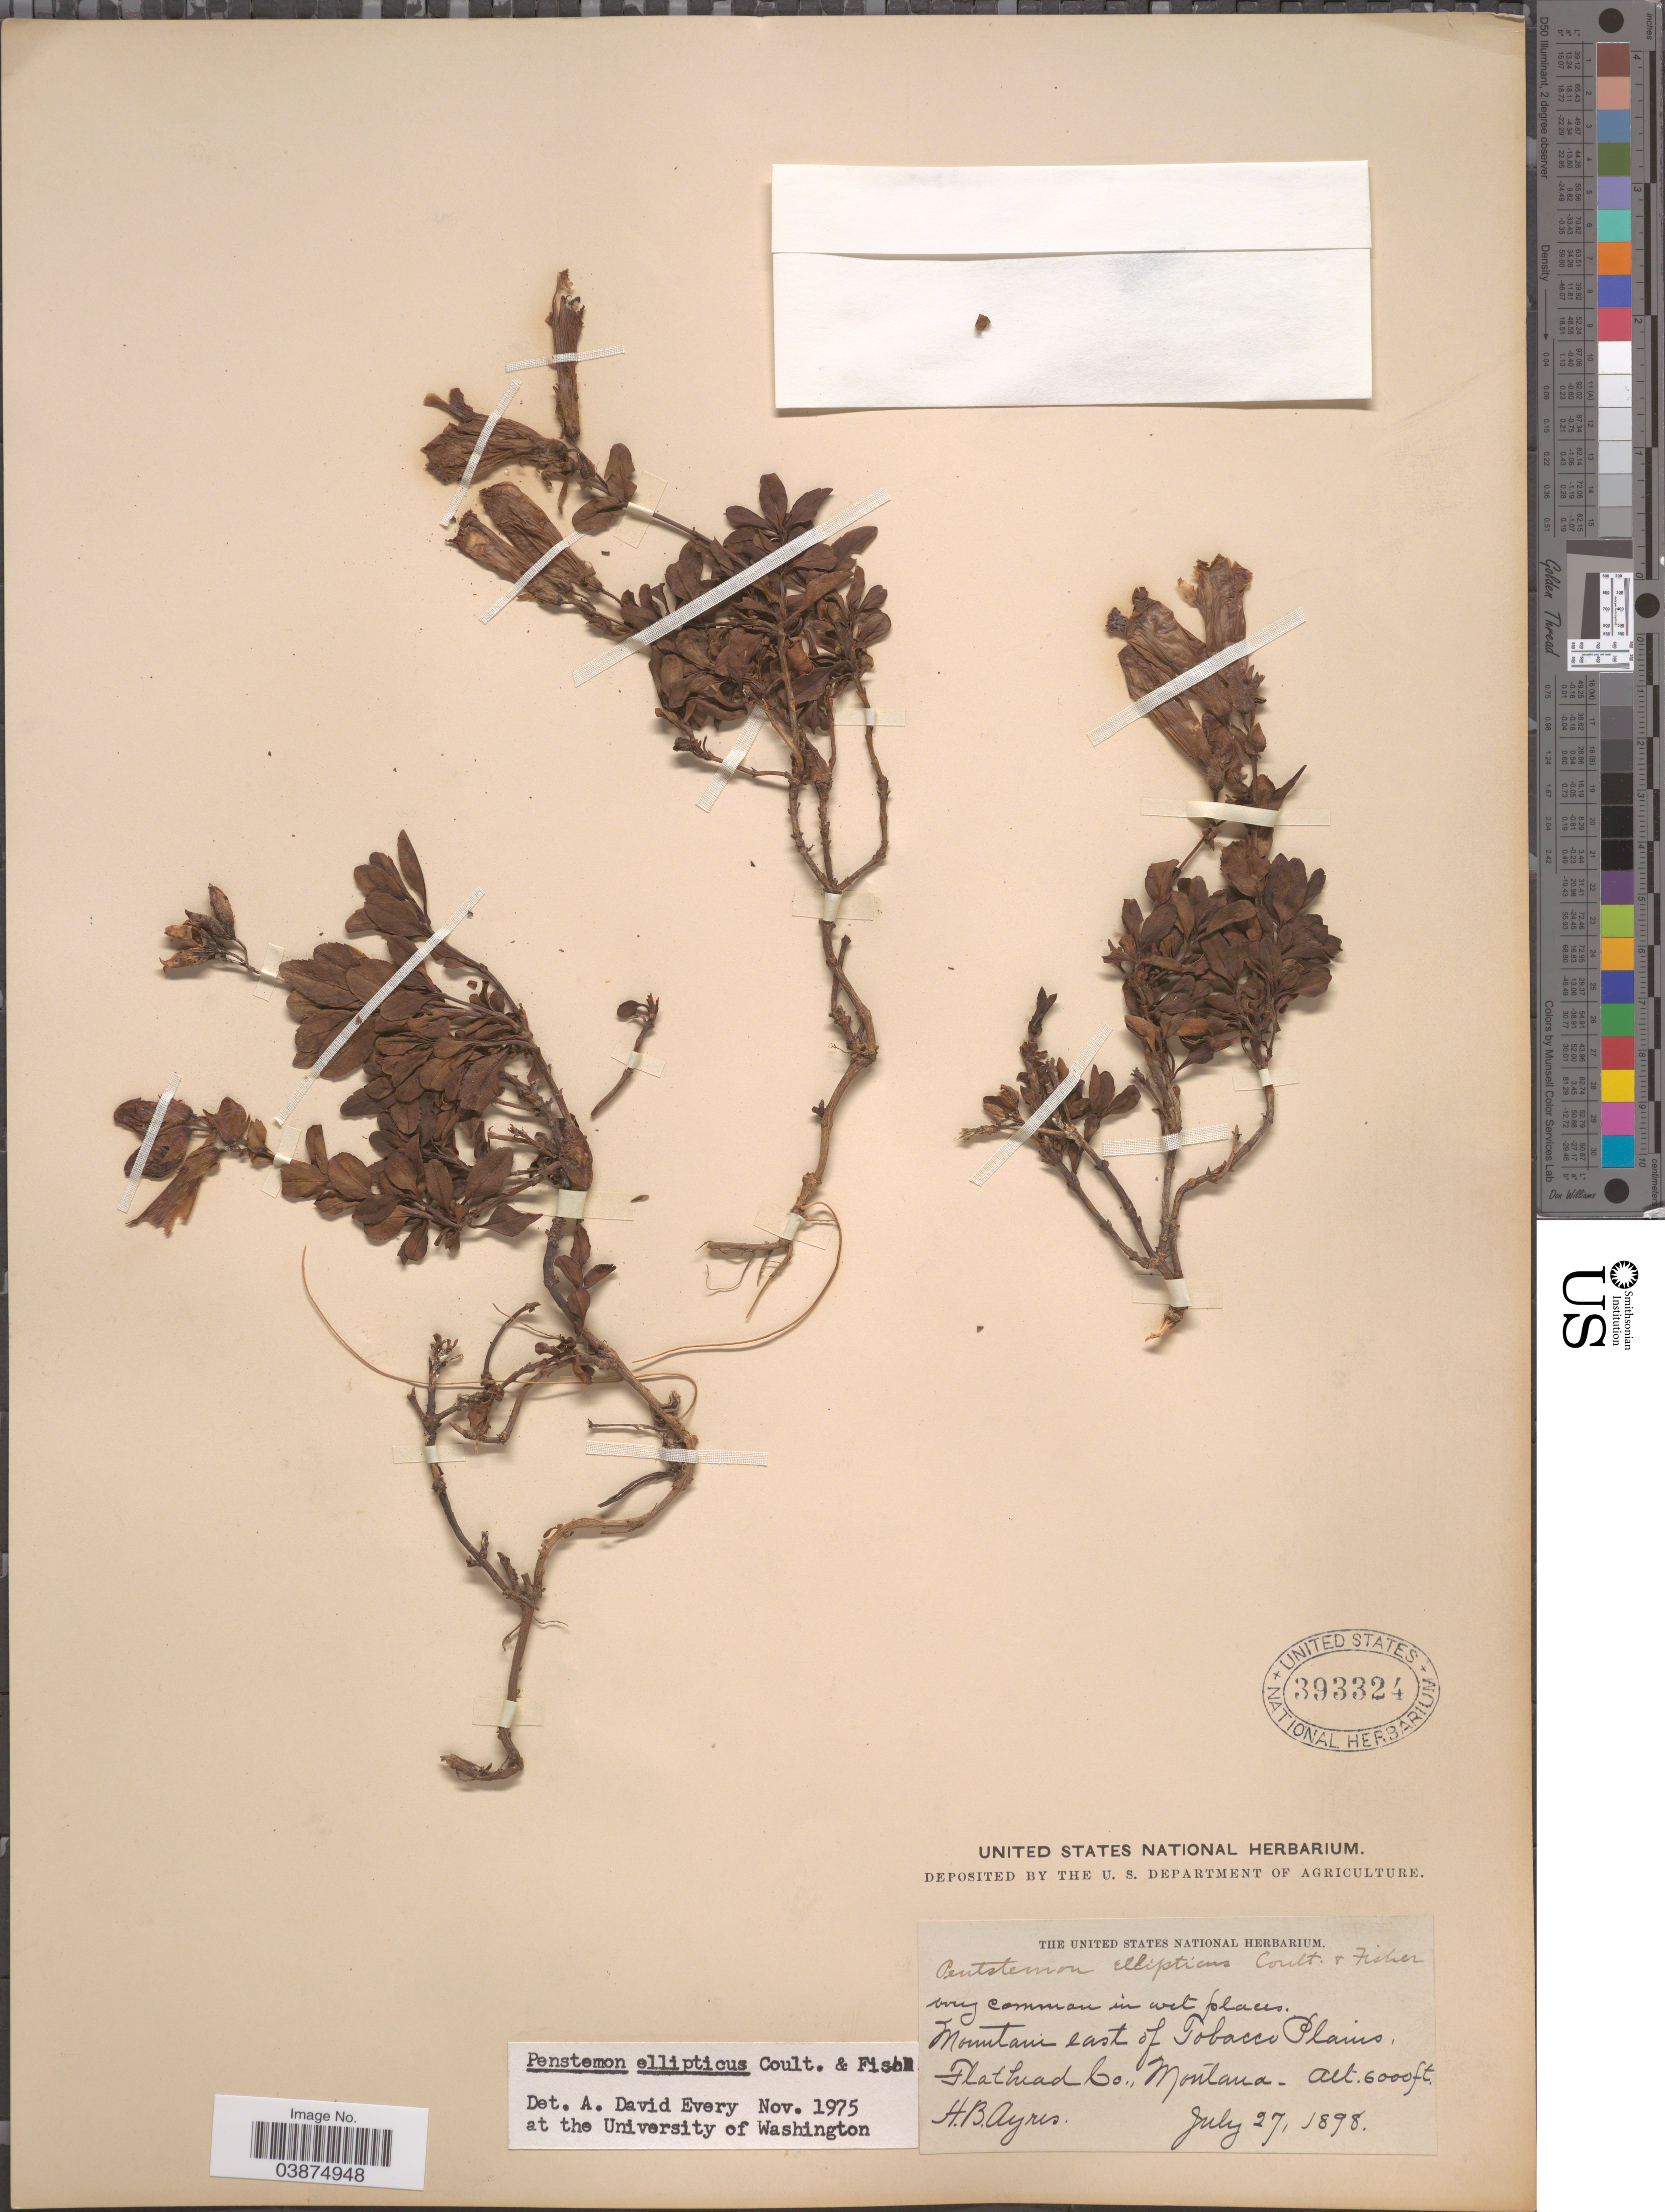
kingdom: Plantae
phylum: Tracheophyta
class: Magnoliopsida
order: Lamiales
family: Plantaginaceae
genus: Penstemon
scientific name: Penstemon ellipticus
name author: Greene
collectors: H. Ayres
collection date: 1898-07-27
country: United States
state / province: Montana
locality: Mountain east of Tobacco Plains, Flathead Co.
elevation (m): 1829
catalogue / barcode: US 393324